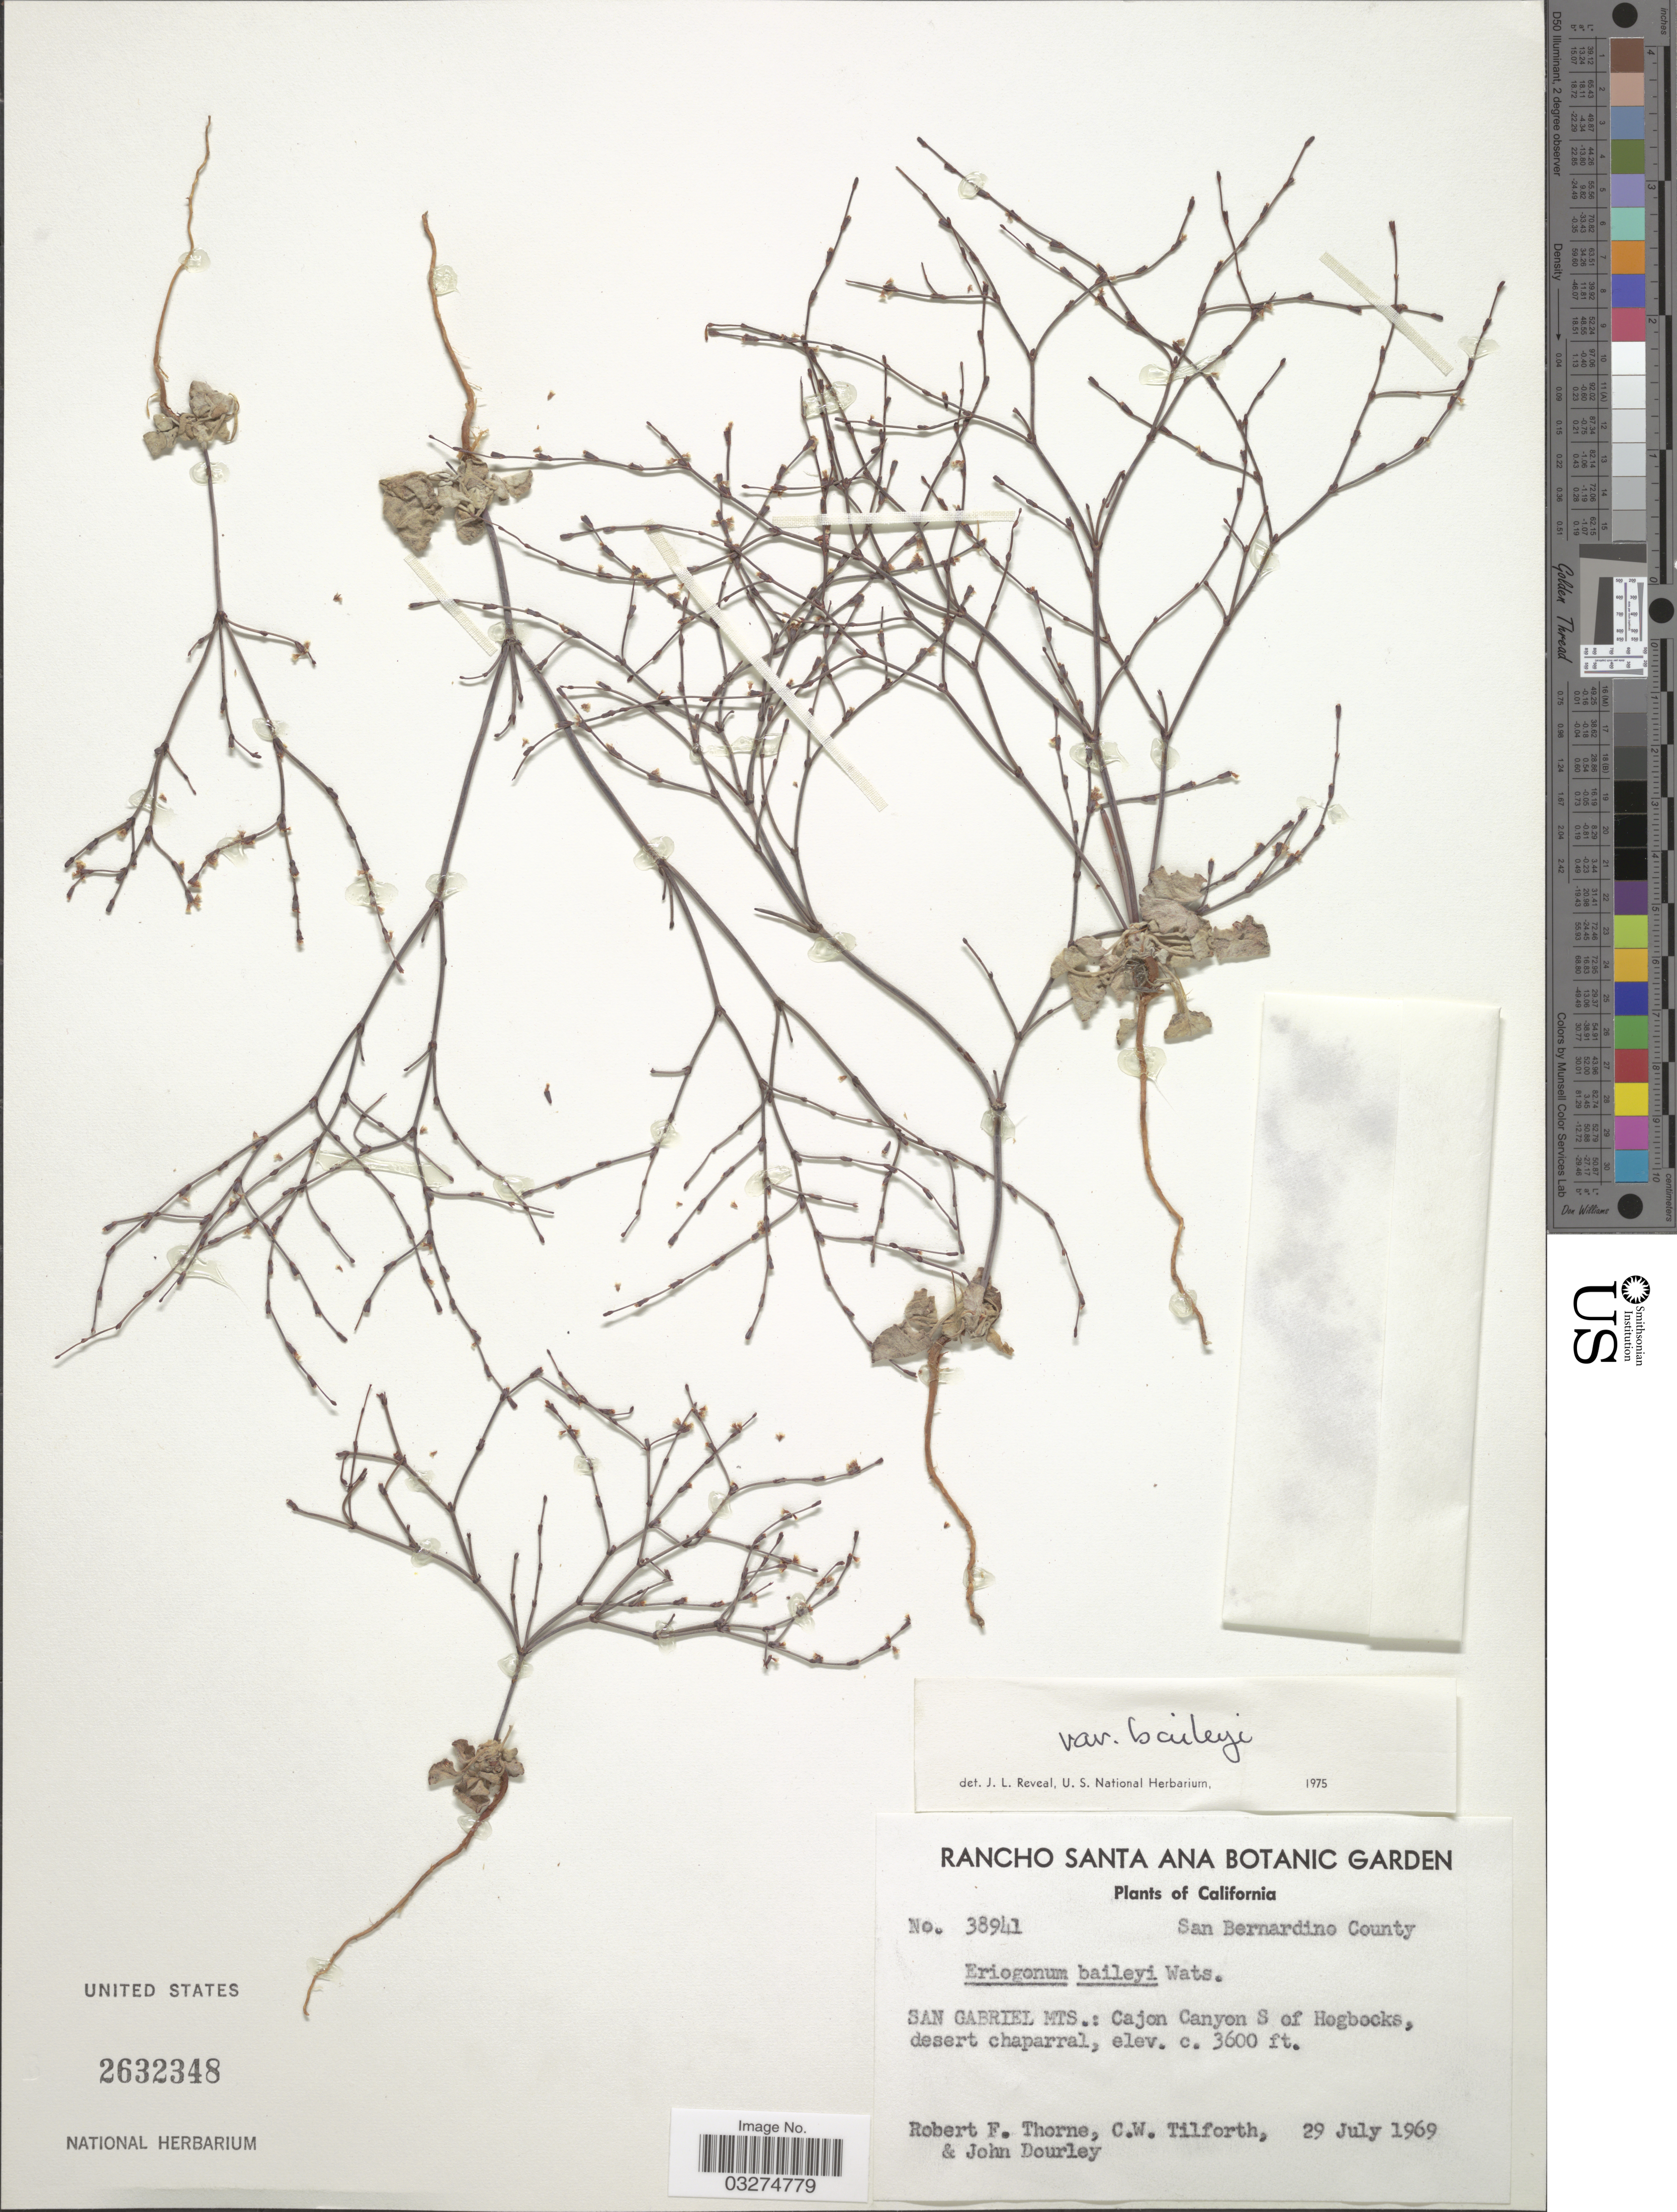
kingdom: Plantae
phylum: Tracheophyta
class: Magnoliopsida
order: Caryophyllales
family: Polygonaceae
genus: Eriogonum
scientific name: Eriogonum baileyi var. baileyi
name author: S. Watson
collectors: R. F. Thorne, C. Tilforth & J. Dourley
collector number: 38941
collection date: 1969-07-29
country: United States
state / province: California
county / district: San Bernardino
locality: San Bernardino County. San Gabriel Mts.: Cajon Canyon S of Hogbocks, desert chaparral.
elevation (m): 1097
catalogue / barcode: US 2632348